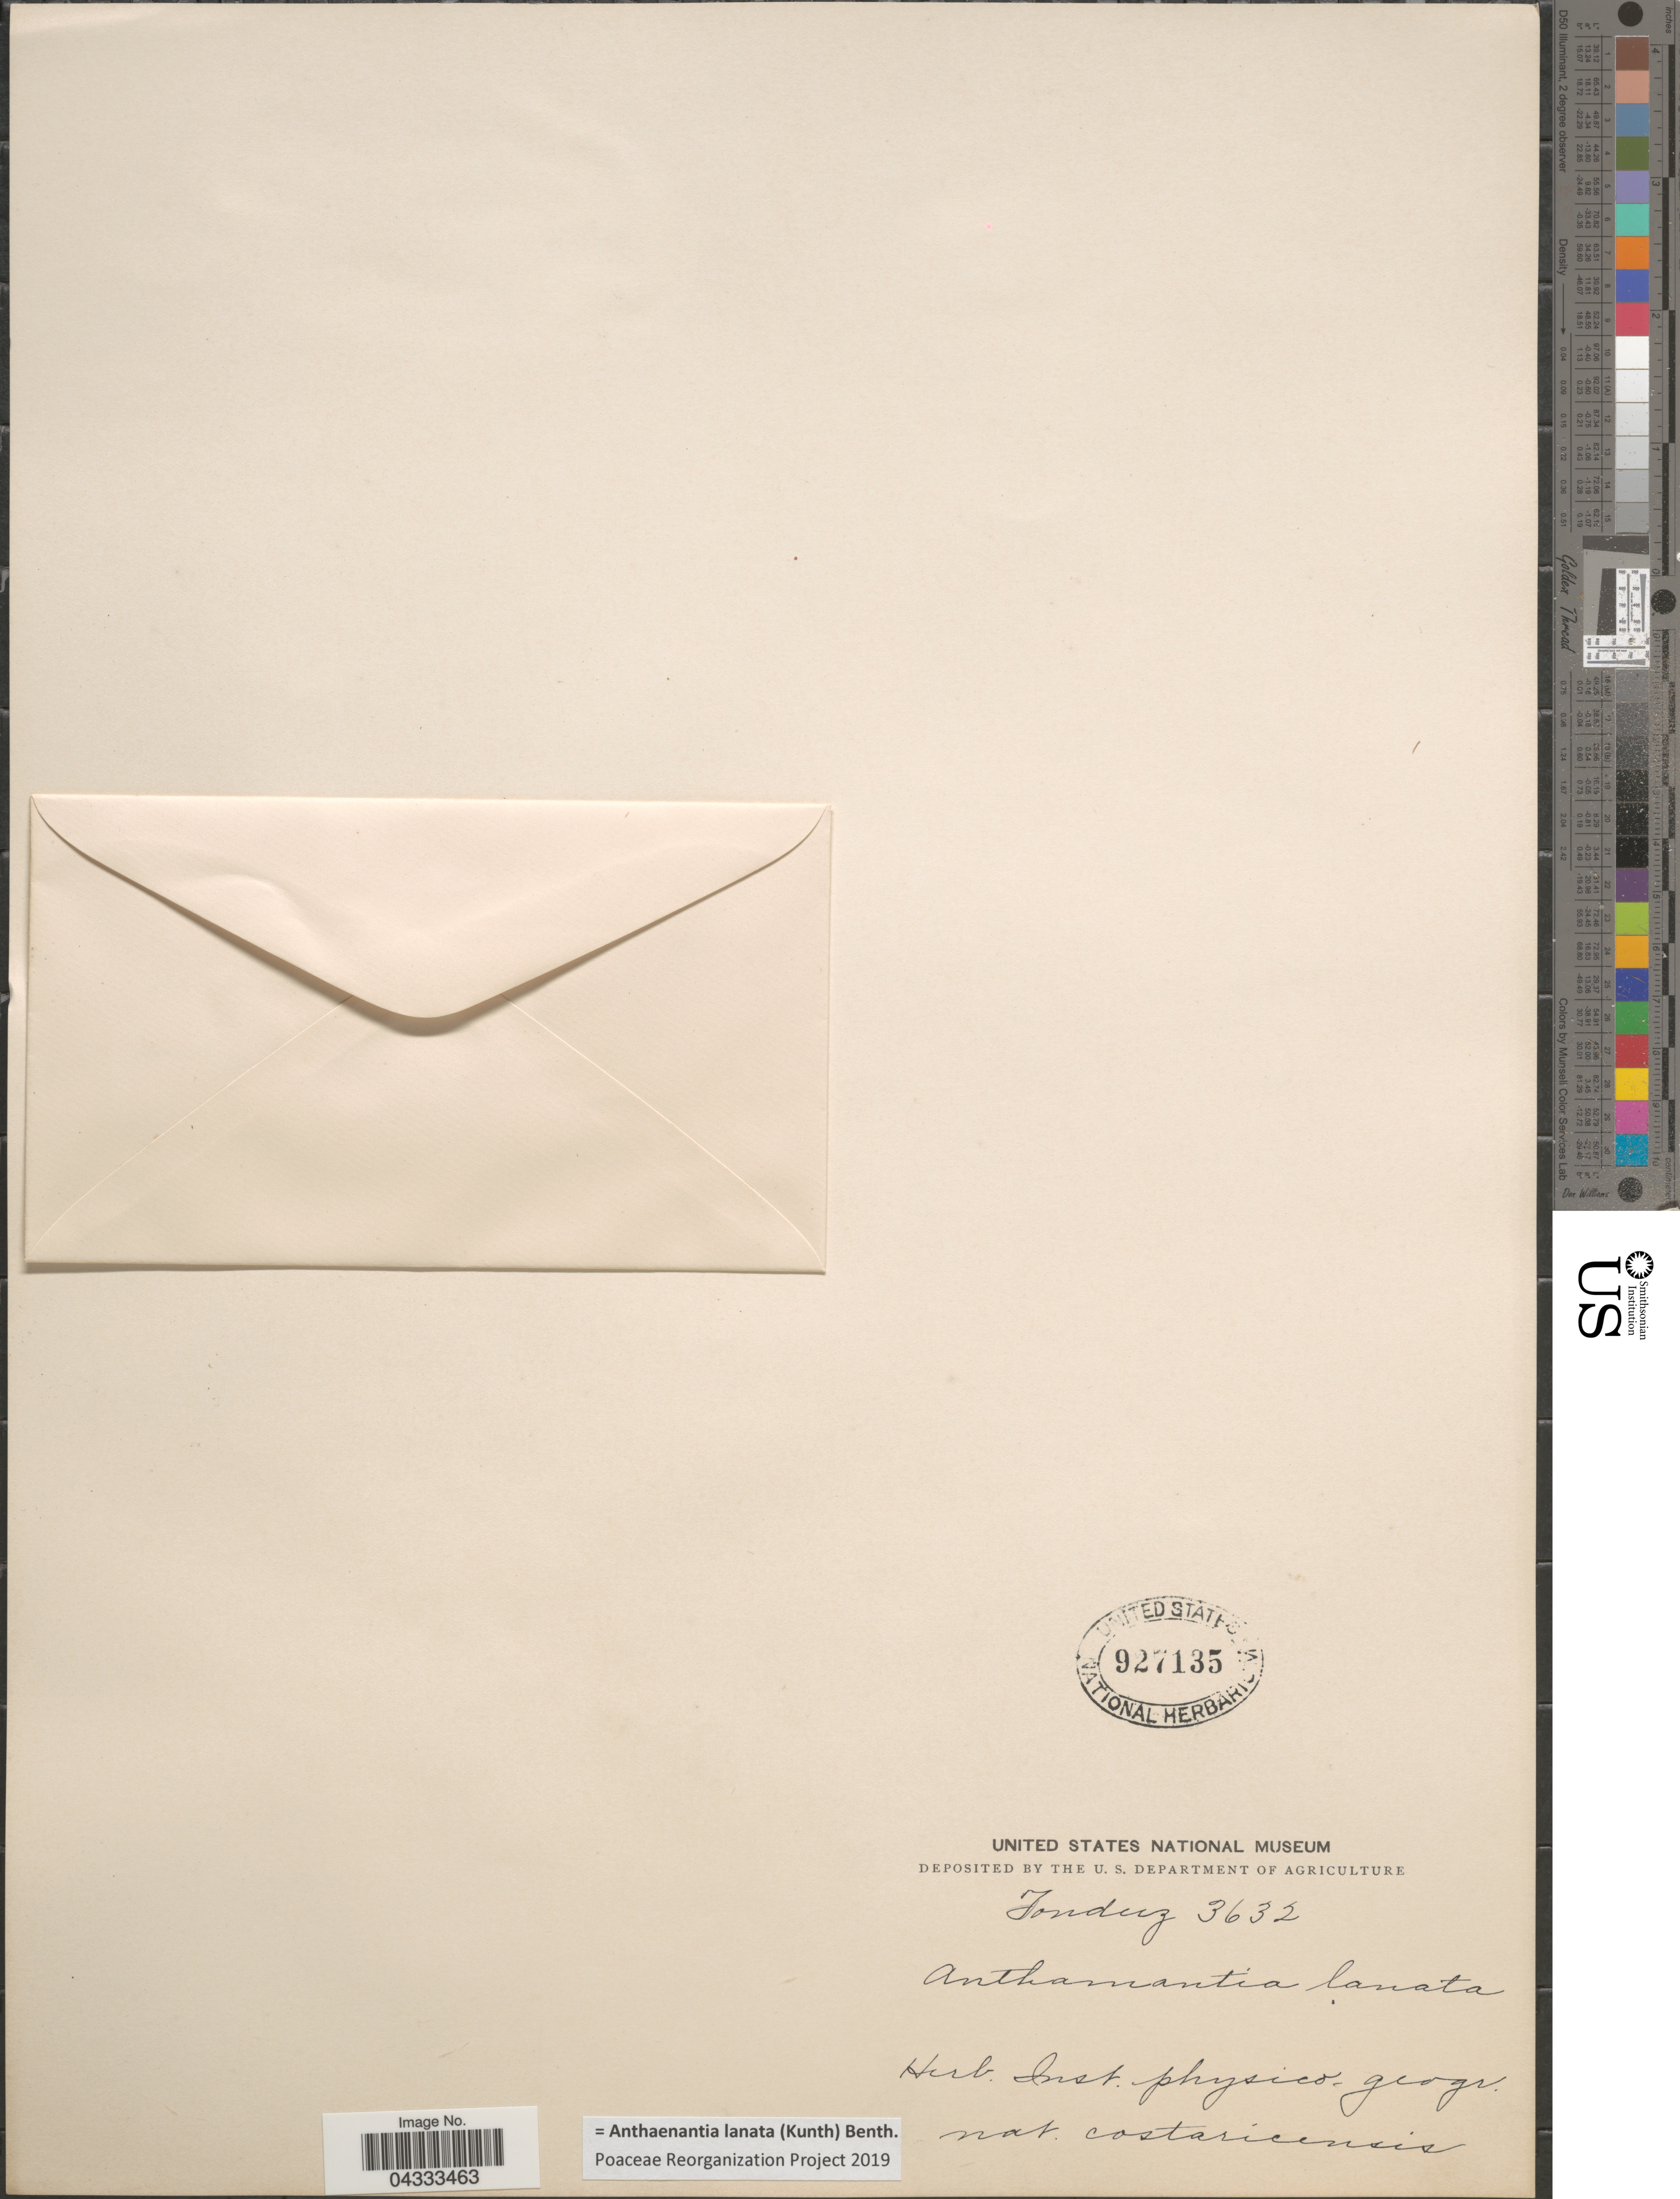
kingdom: Plantae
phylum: Tracheophyta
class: Liliopsida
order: Poales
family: Poaceae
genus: Anthaenantia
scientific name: Anthaenantia lanata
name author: (Kunth) Benth.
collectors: Tonduz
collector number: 3632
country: Costa Rica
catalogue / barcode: US 927135